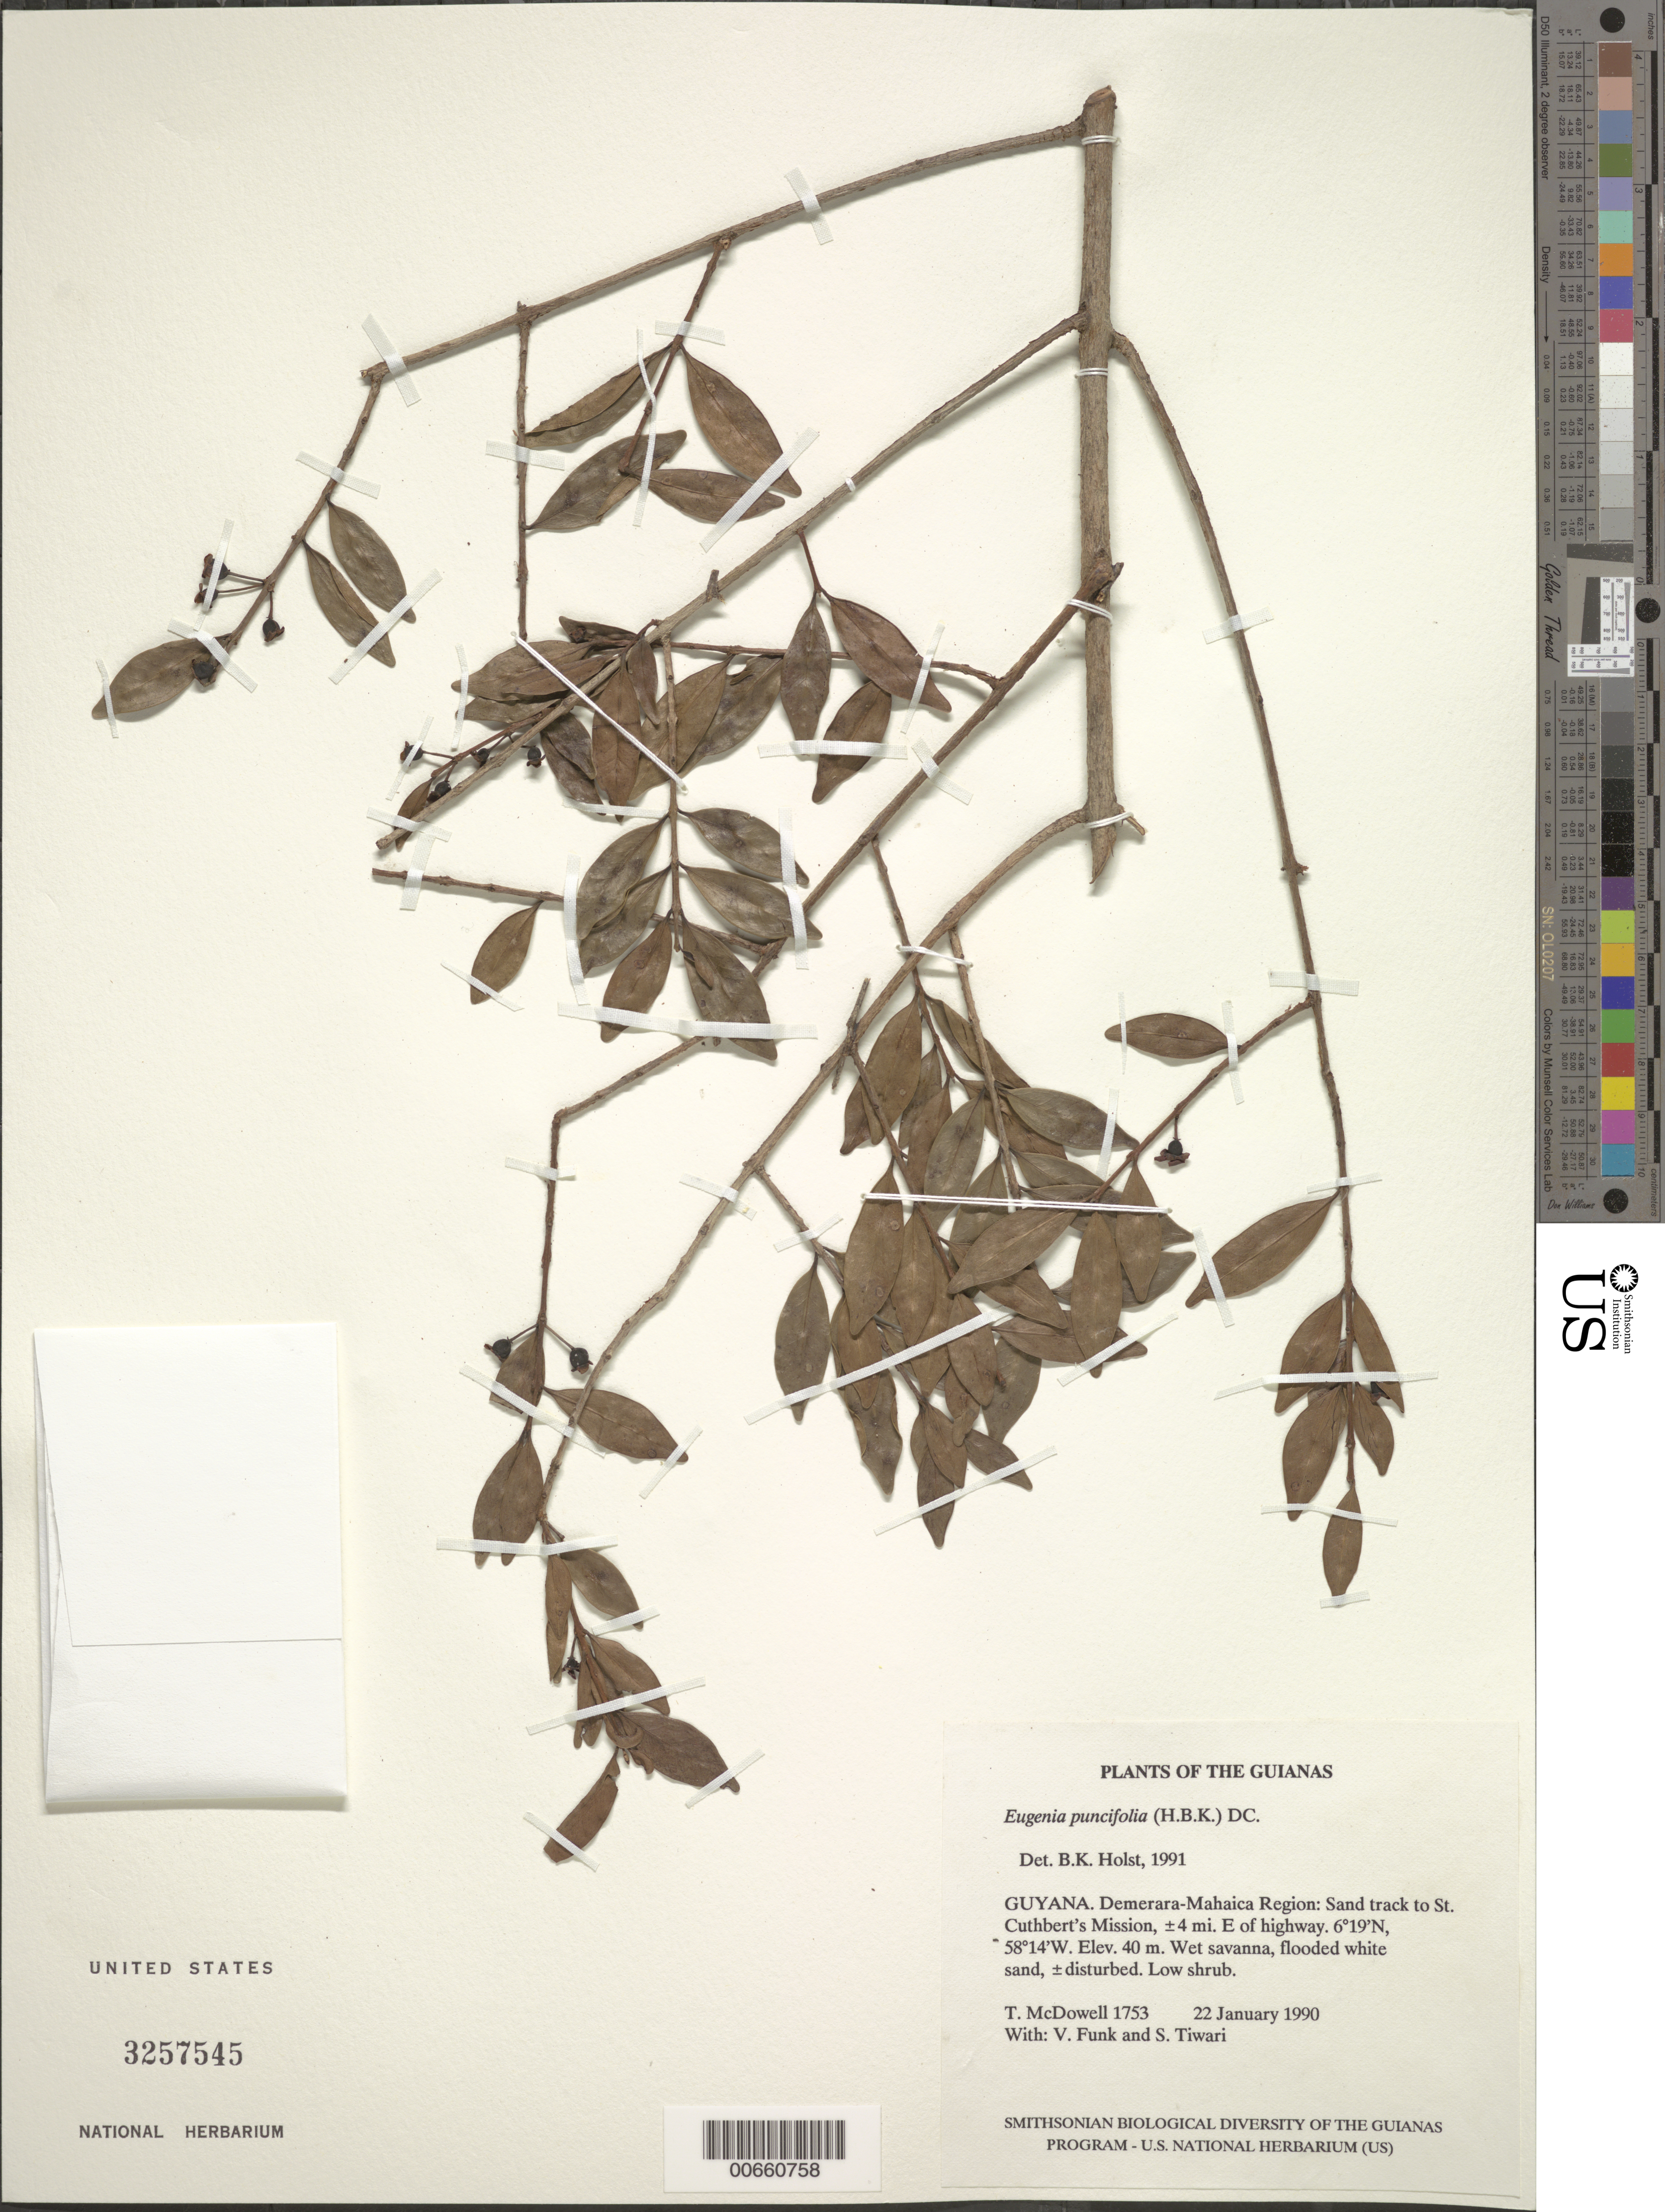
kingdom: Plantae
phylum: Tracheophyta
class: Magnoliopsida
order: Myrtales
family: Myrtaceae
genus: Eugenia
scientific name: Eugenia punicifolia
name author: (Kunth) DC.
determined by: Holst, Bruce K.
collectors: T. McDowell, V. Funk & S. Tiwari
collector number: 1753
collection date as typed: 22 January 1990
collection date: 1990-01-22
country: Guyana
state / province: Demerara-Mahaica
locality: Sand track to St. Cuthbert's Mission, ±4 miles East of highway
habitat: Wet savanna, flooded white sand, ±disturbed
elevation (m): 40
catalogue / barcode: US 3257545